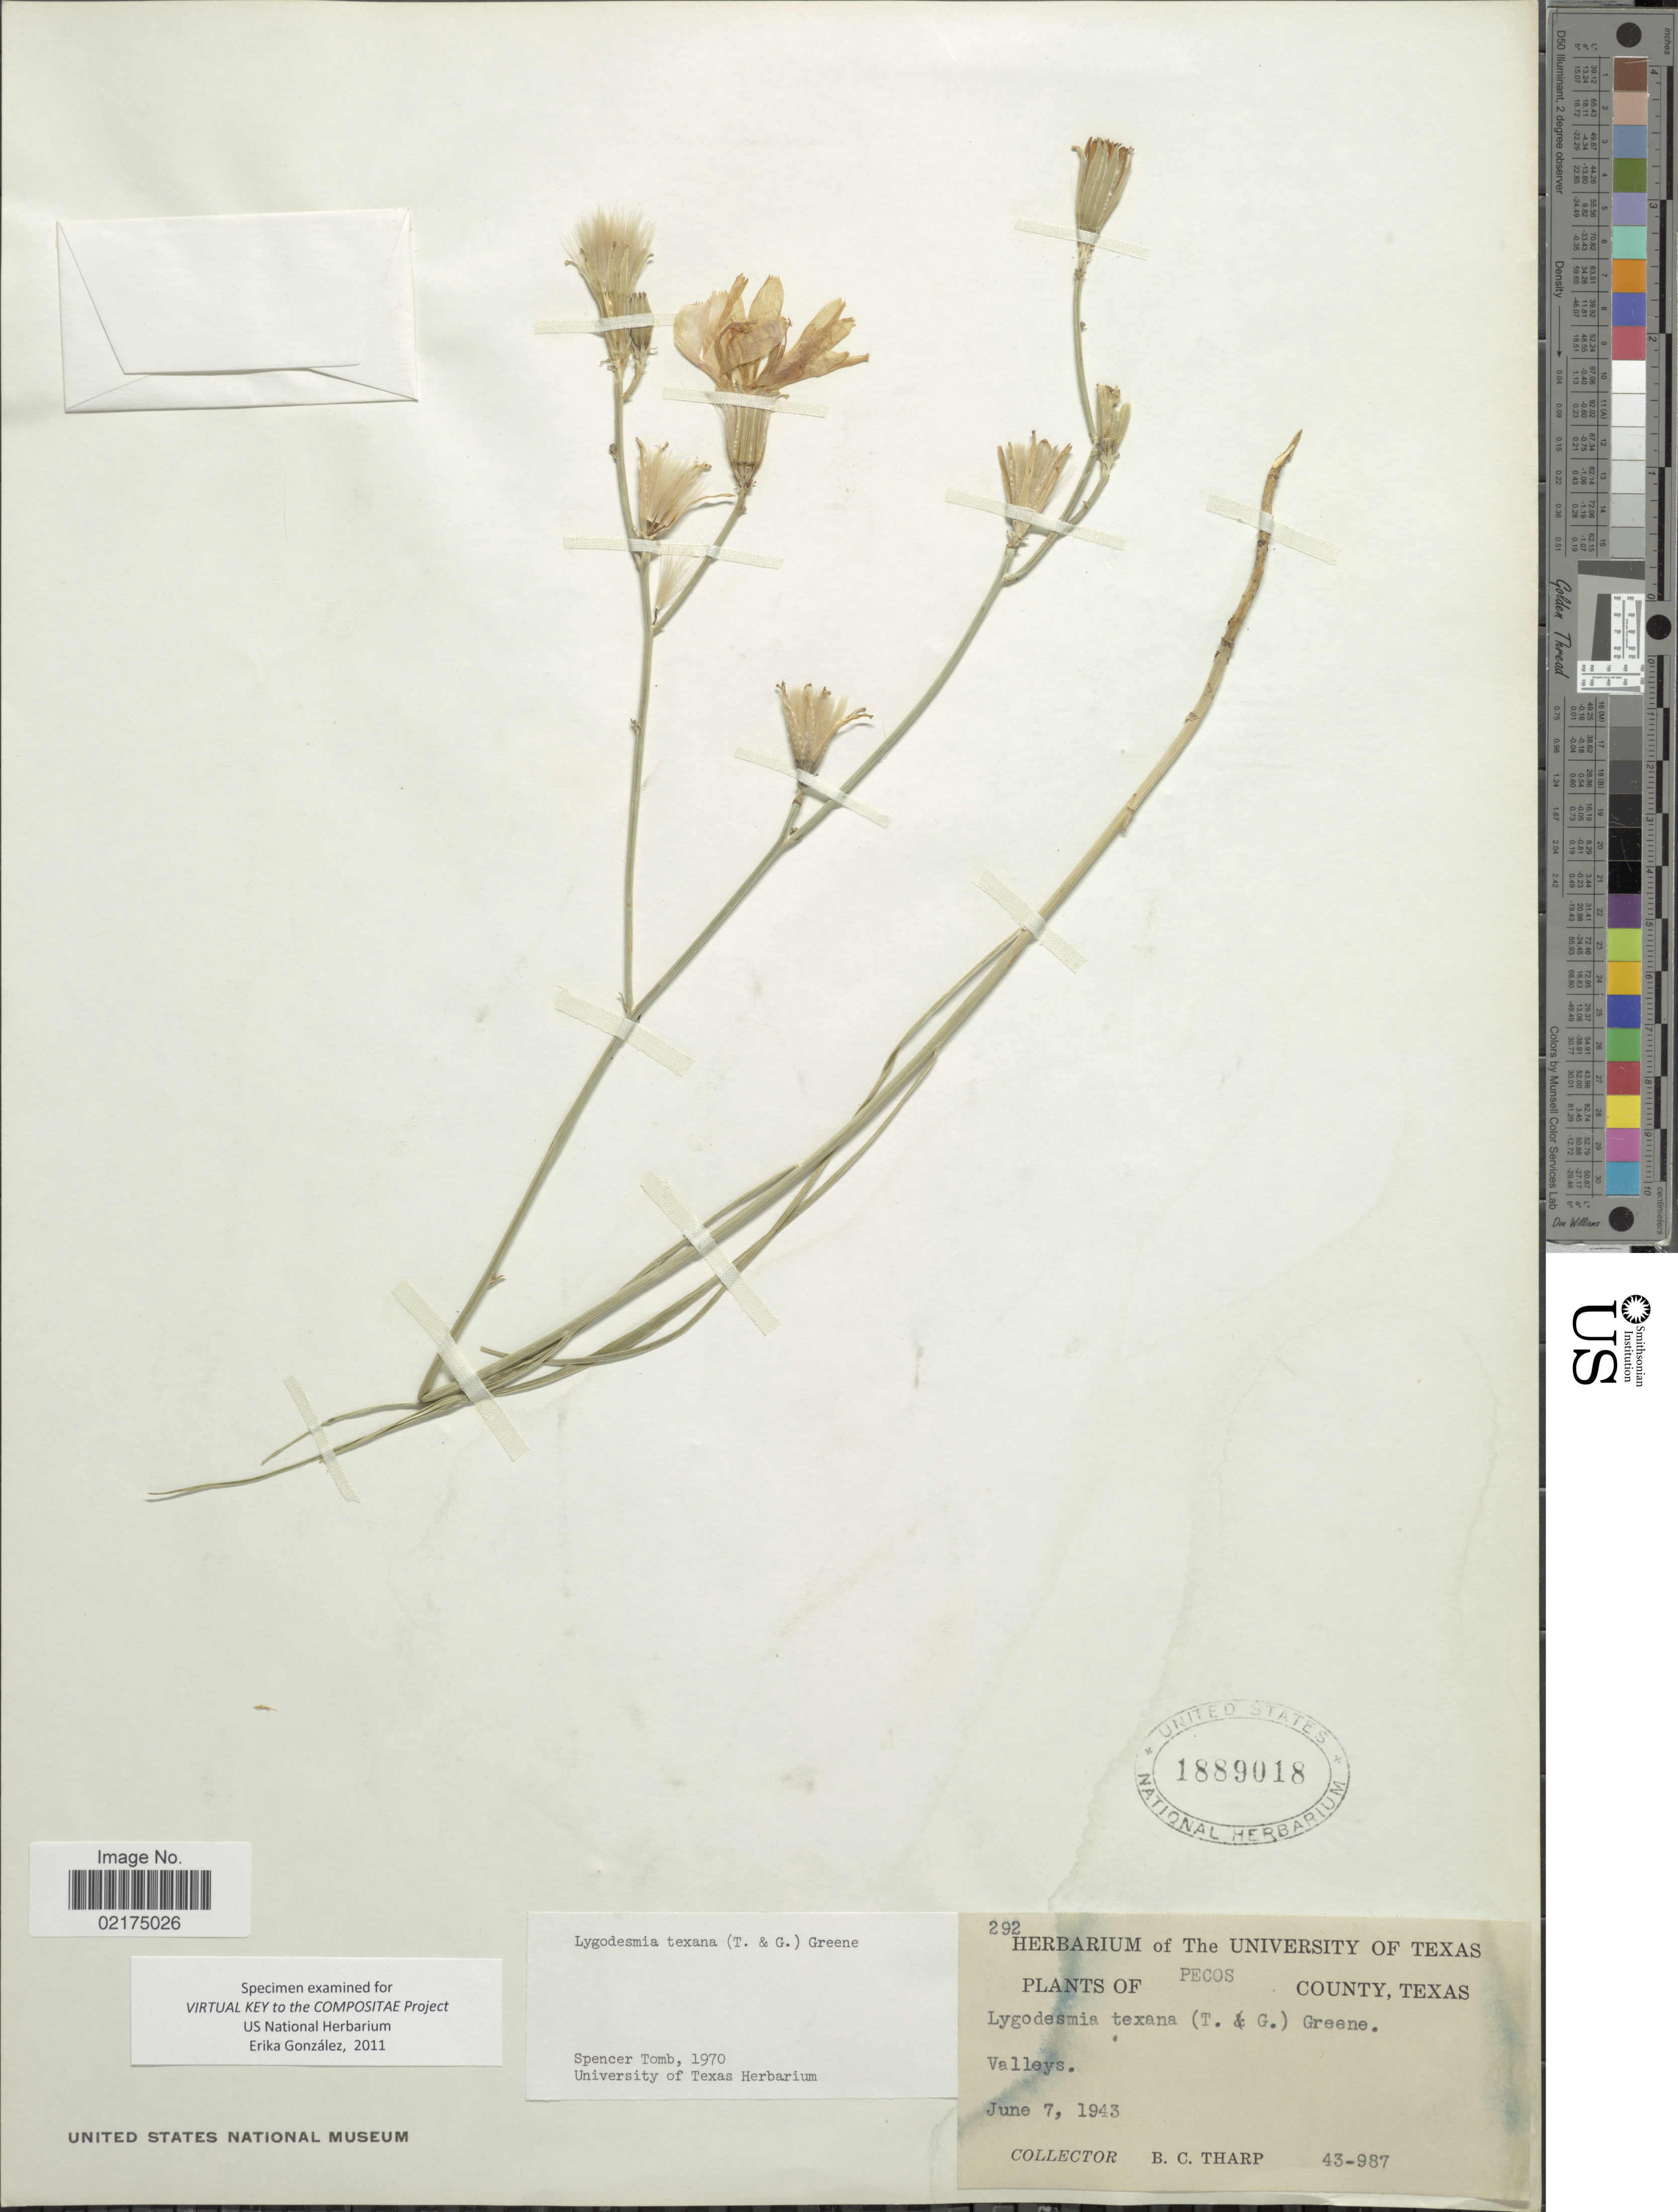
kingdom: Plantae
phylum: Tracheophyta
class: Magnoliopsida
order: Asterales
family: Asteraceae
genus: Lygodesmia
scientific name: Lygodesmia texana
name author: (Torr. & A. Gray) Greene ex Small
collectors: B. C. Tharp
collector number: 43-987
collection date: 1943-06-07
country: United States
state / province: Texas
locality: Pecos County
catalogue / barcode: US 1889018